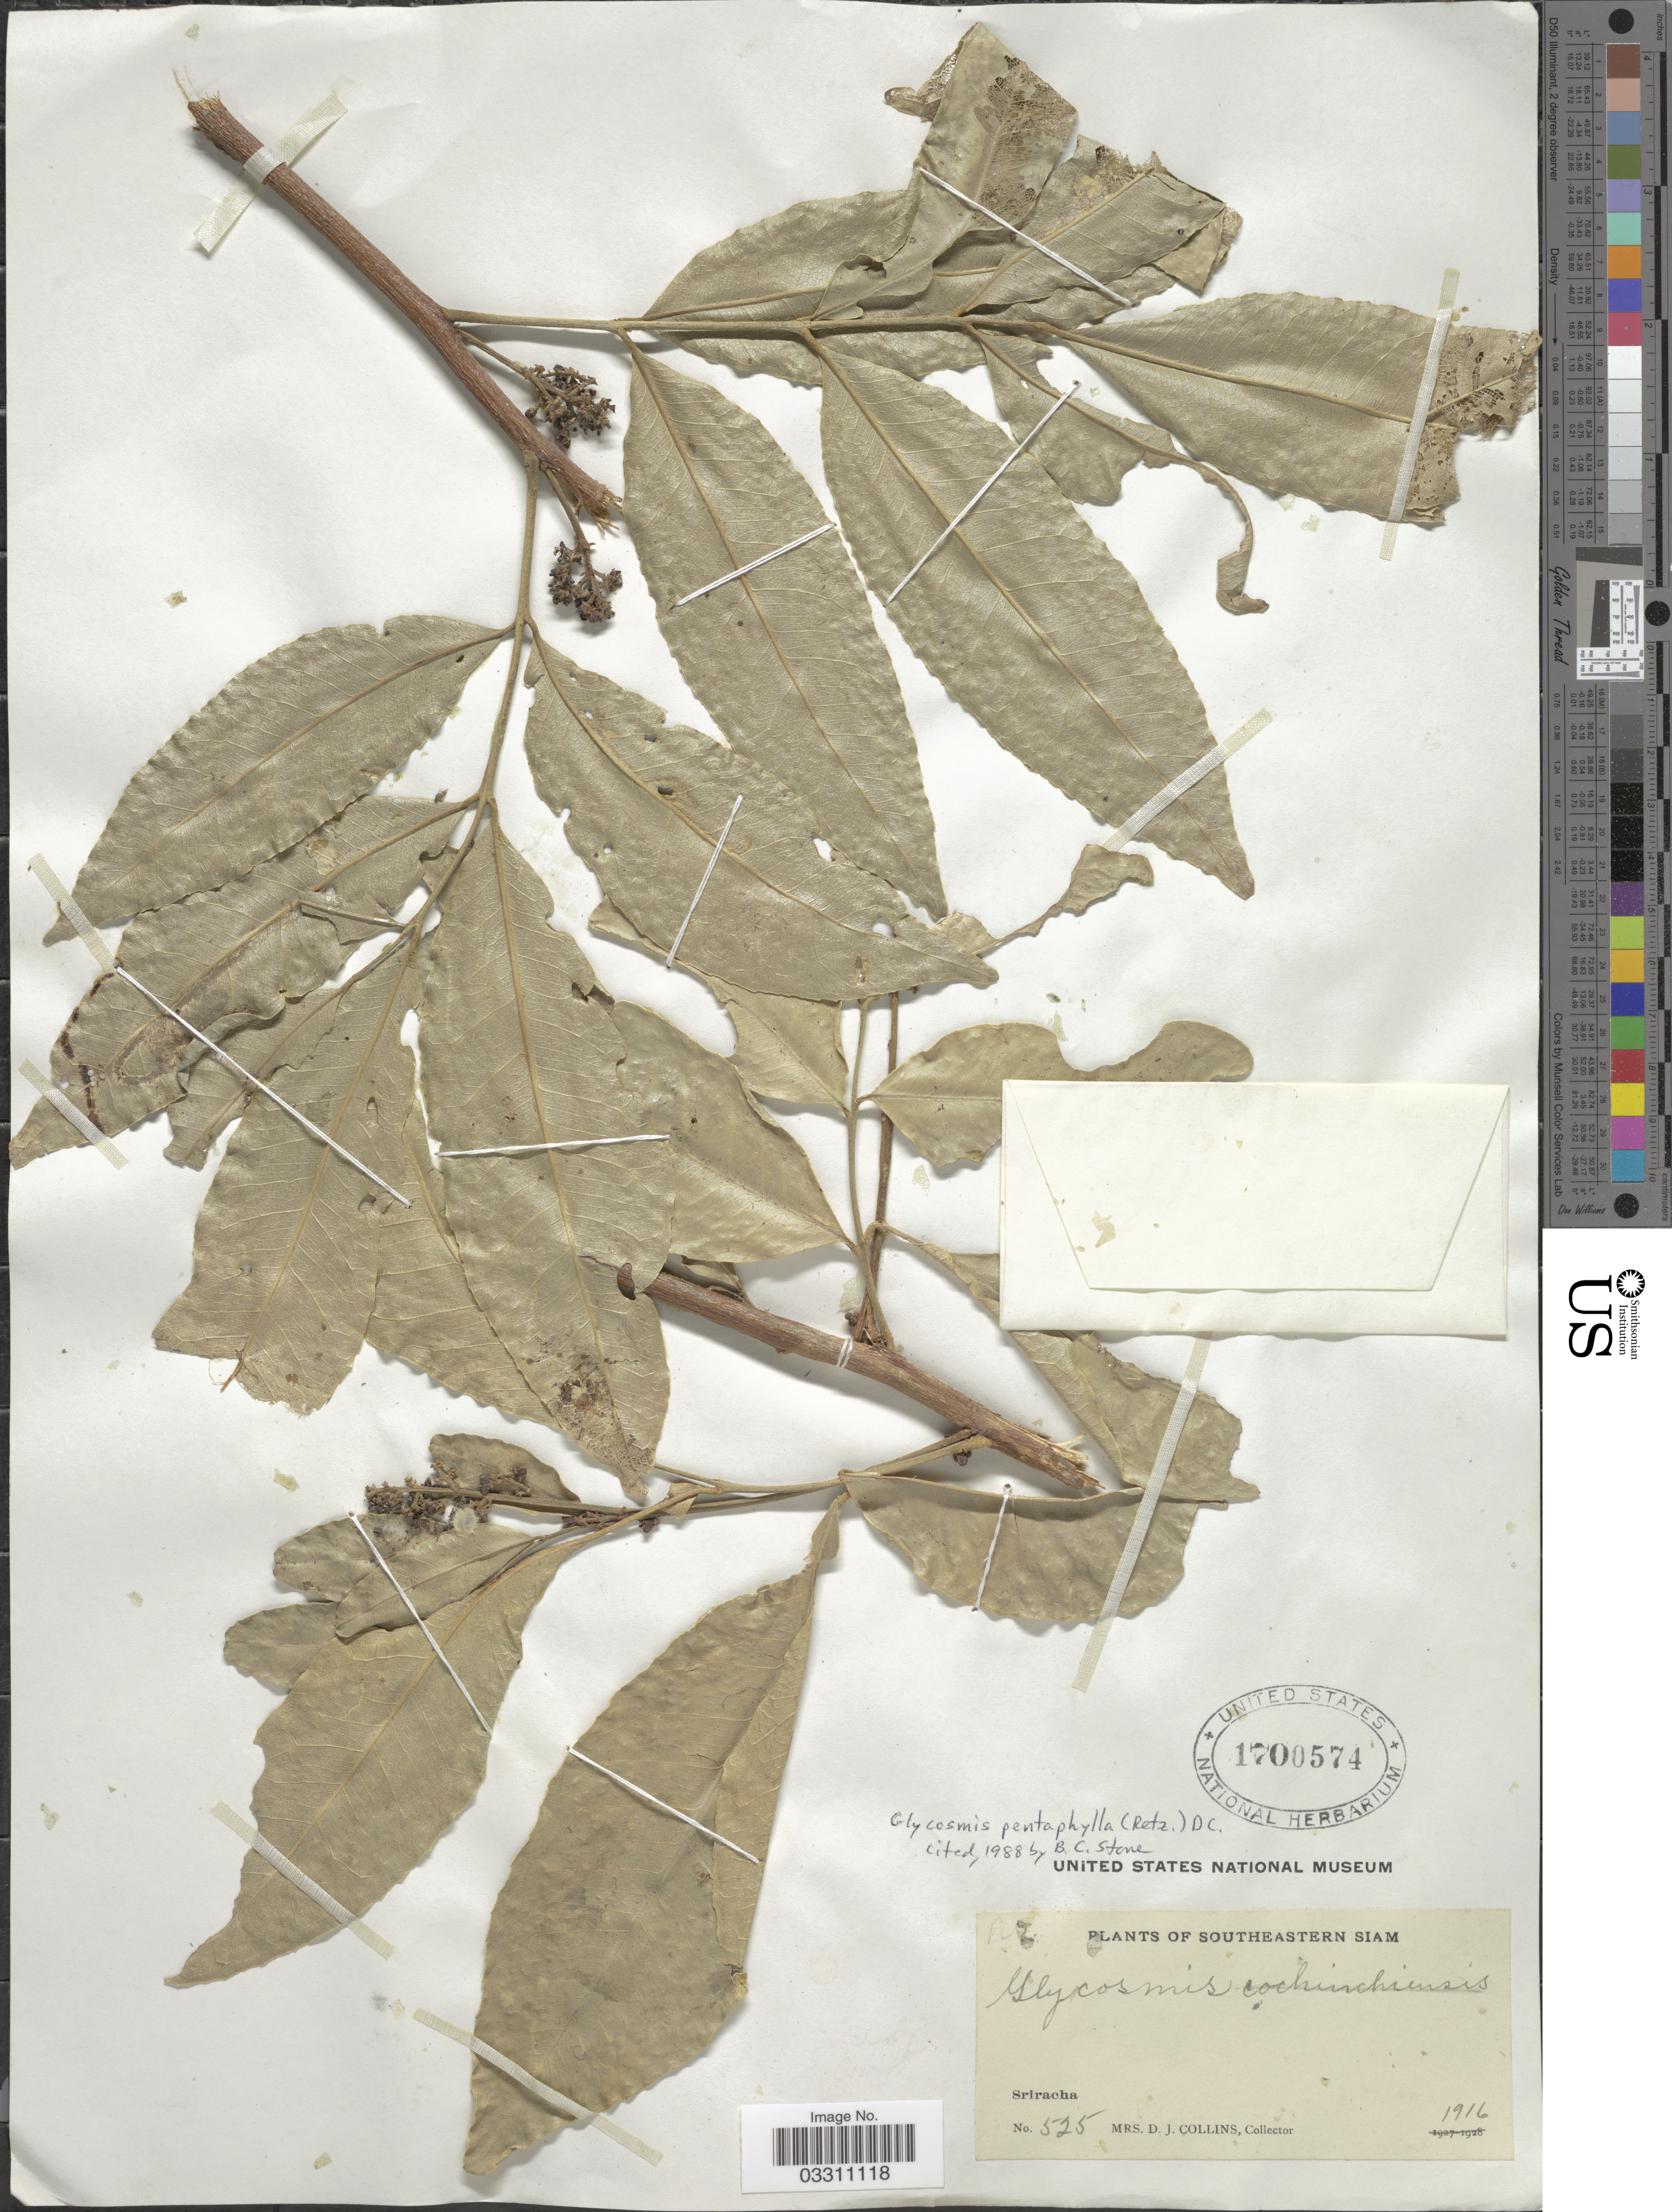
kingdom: Plantae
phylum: Tracheophyta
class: Magnoliopsida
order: Sapindales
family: Rutaceae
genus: Glycosmis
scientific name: Glycosmis pentaphylla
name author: (Retz.) DC.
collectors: Mrs. D. J. Collins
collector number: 525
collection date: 1916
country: Thailand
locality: Southeastern Siam, Sriracha.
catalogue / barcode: US 1700574